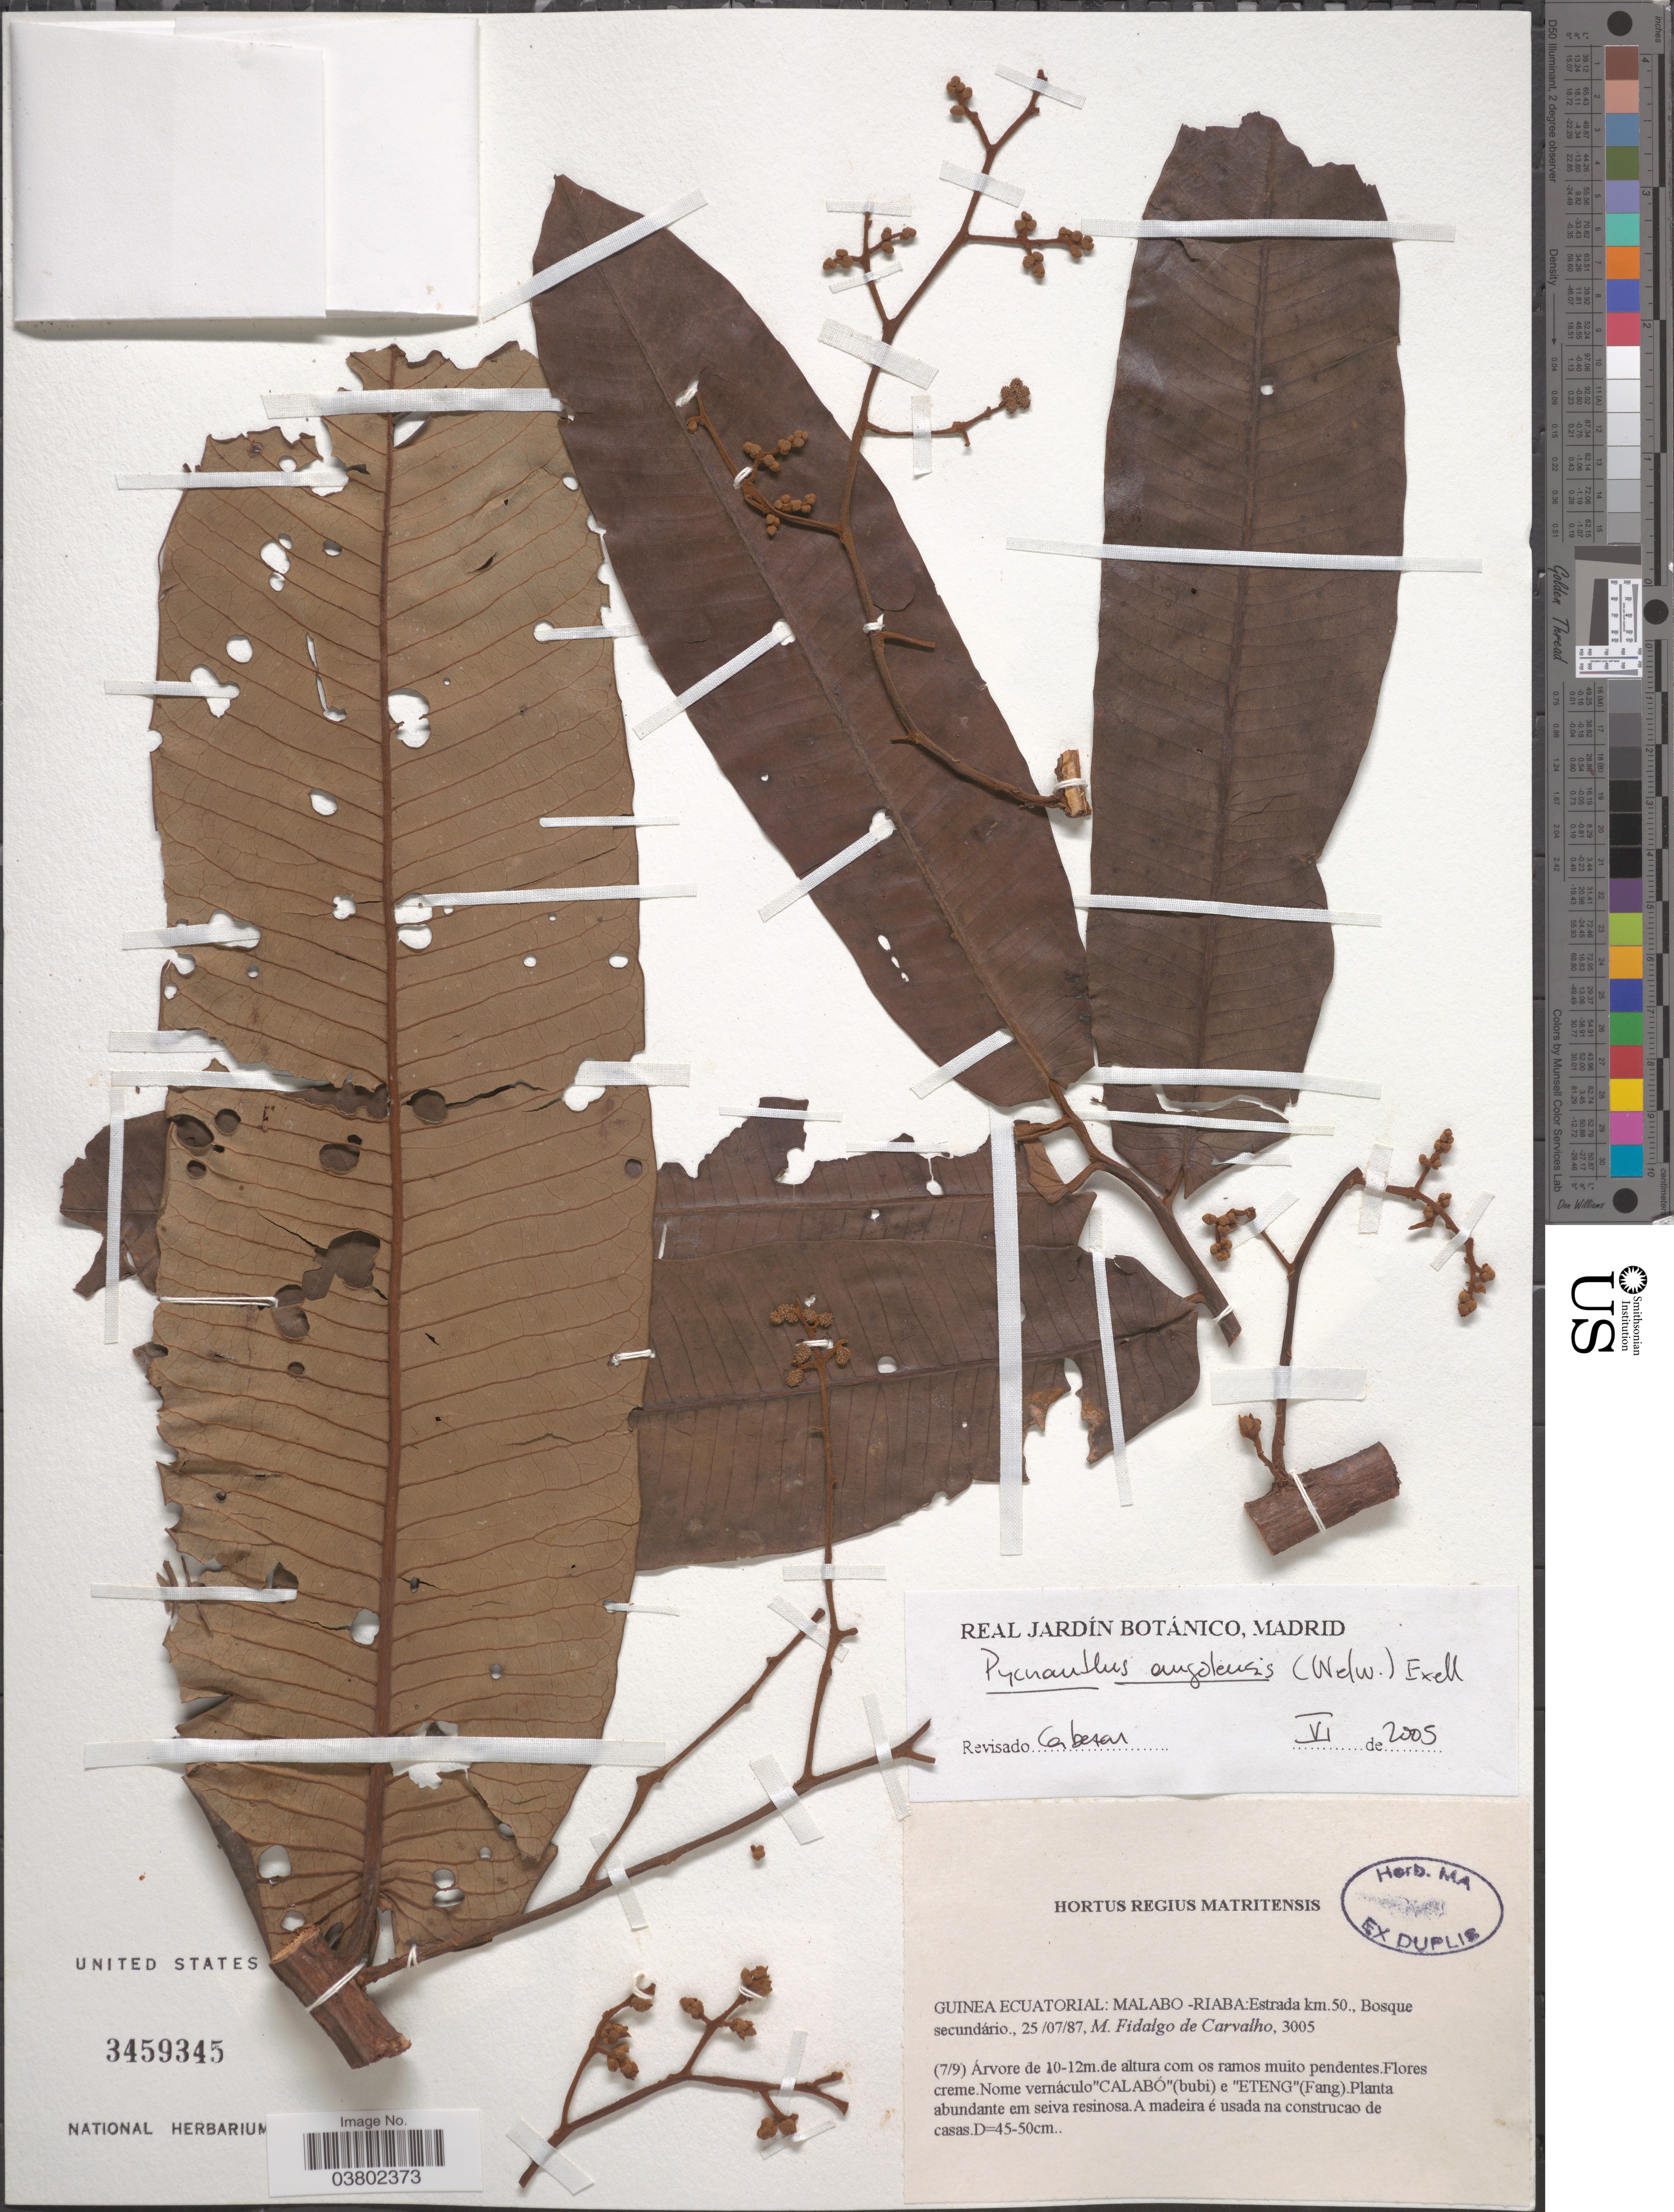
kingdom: Plantae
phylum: Tracheophyta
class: Magnoliopsida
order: Magnoliales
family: Myristicaceae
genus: Pycnanthus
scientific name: Pycnanthus angolensis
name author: (Welw.) Warb.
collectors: M. Fidalgo de Carvalho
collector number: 3005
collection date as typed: Transcribed d/m/y: 25/7/87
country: Equatorial Guinea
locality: Guineæ Æquatorialis. Malabo-Riaba:Estrada km.50.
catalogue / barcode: US 3459345